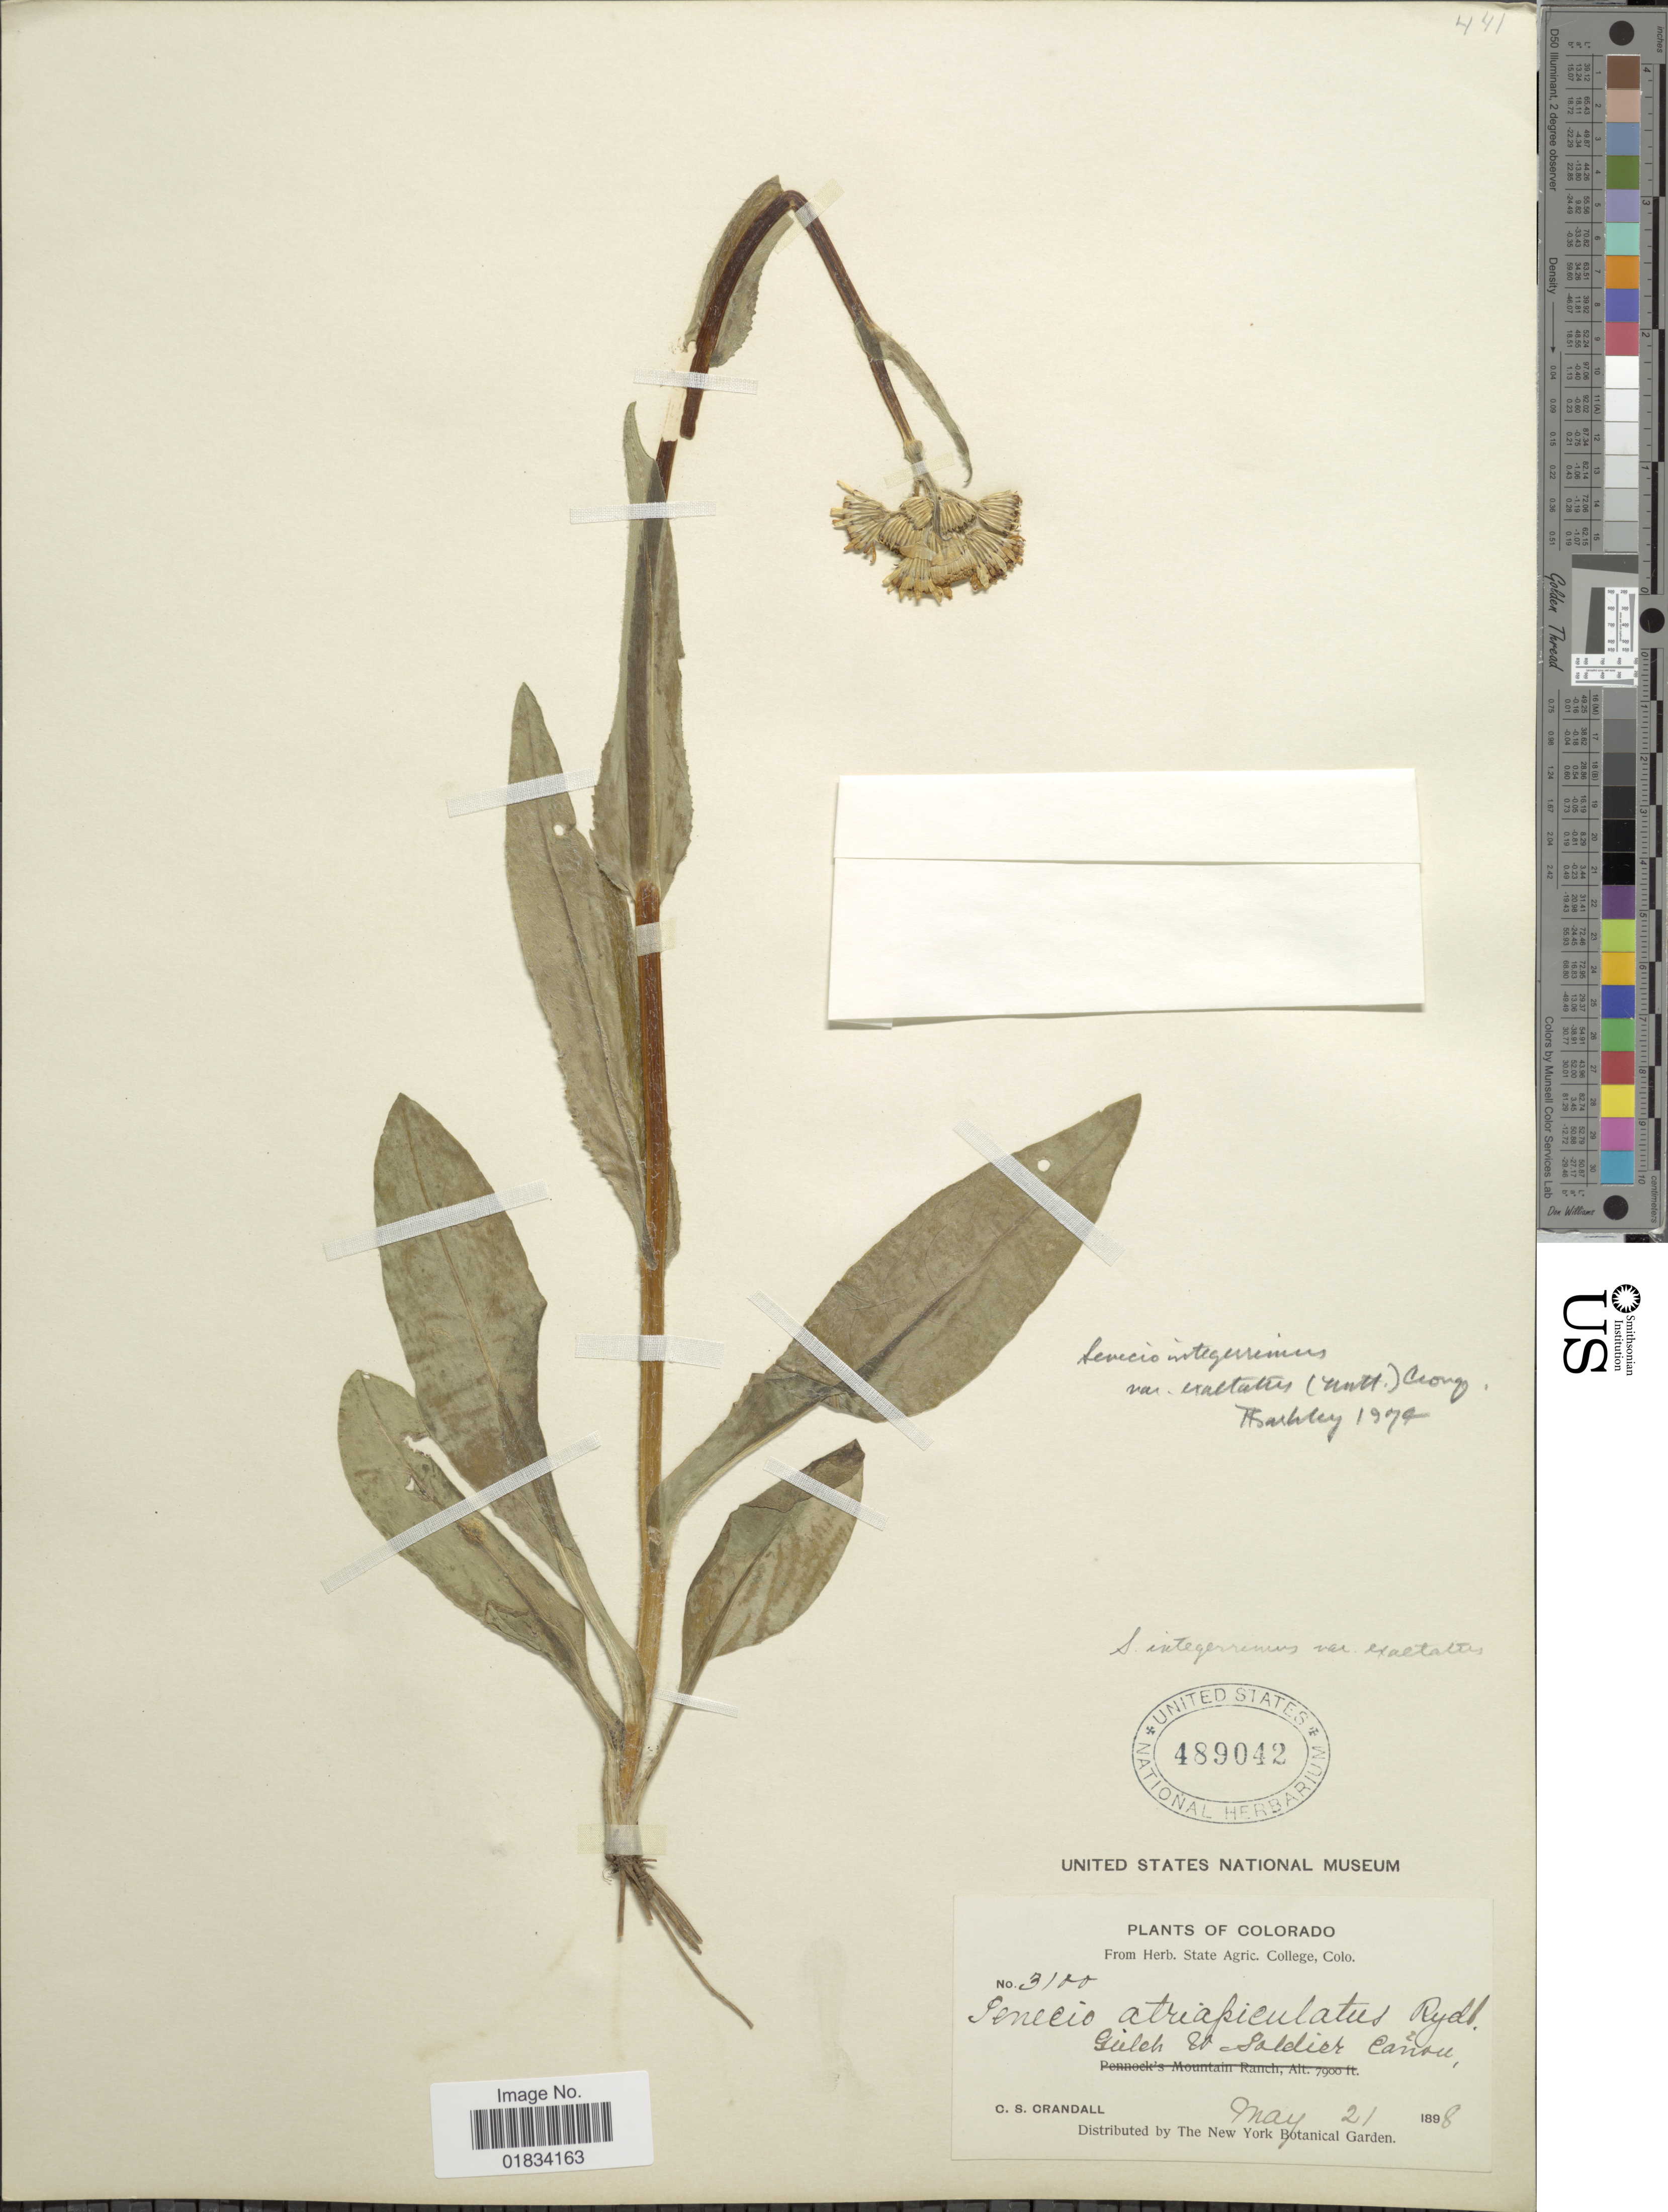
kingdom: Plantae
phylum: Tracheophyta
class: Magnoliopsida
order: Asterales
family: Asteraceae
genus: Senecio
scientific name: Senecio integerrimus var. exaltatus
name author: (Nutt.) Cronq.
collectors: C. Crandall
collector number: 3100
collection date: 1898-05-21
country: United States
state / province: Colorado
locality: Gulch W Soldier Canyon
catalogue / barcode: US 489042